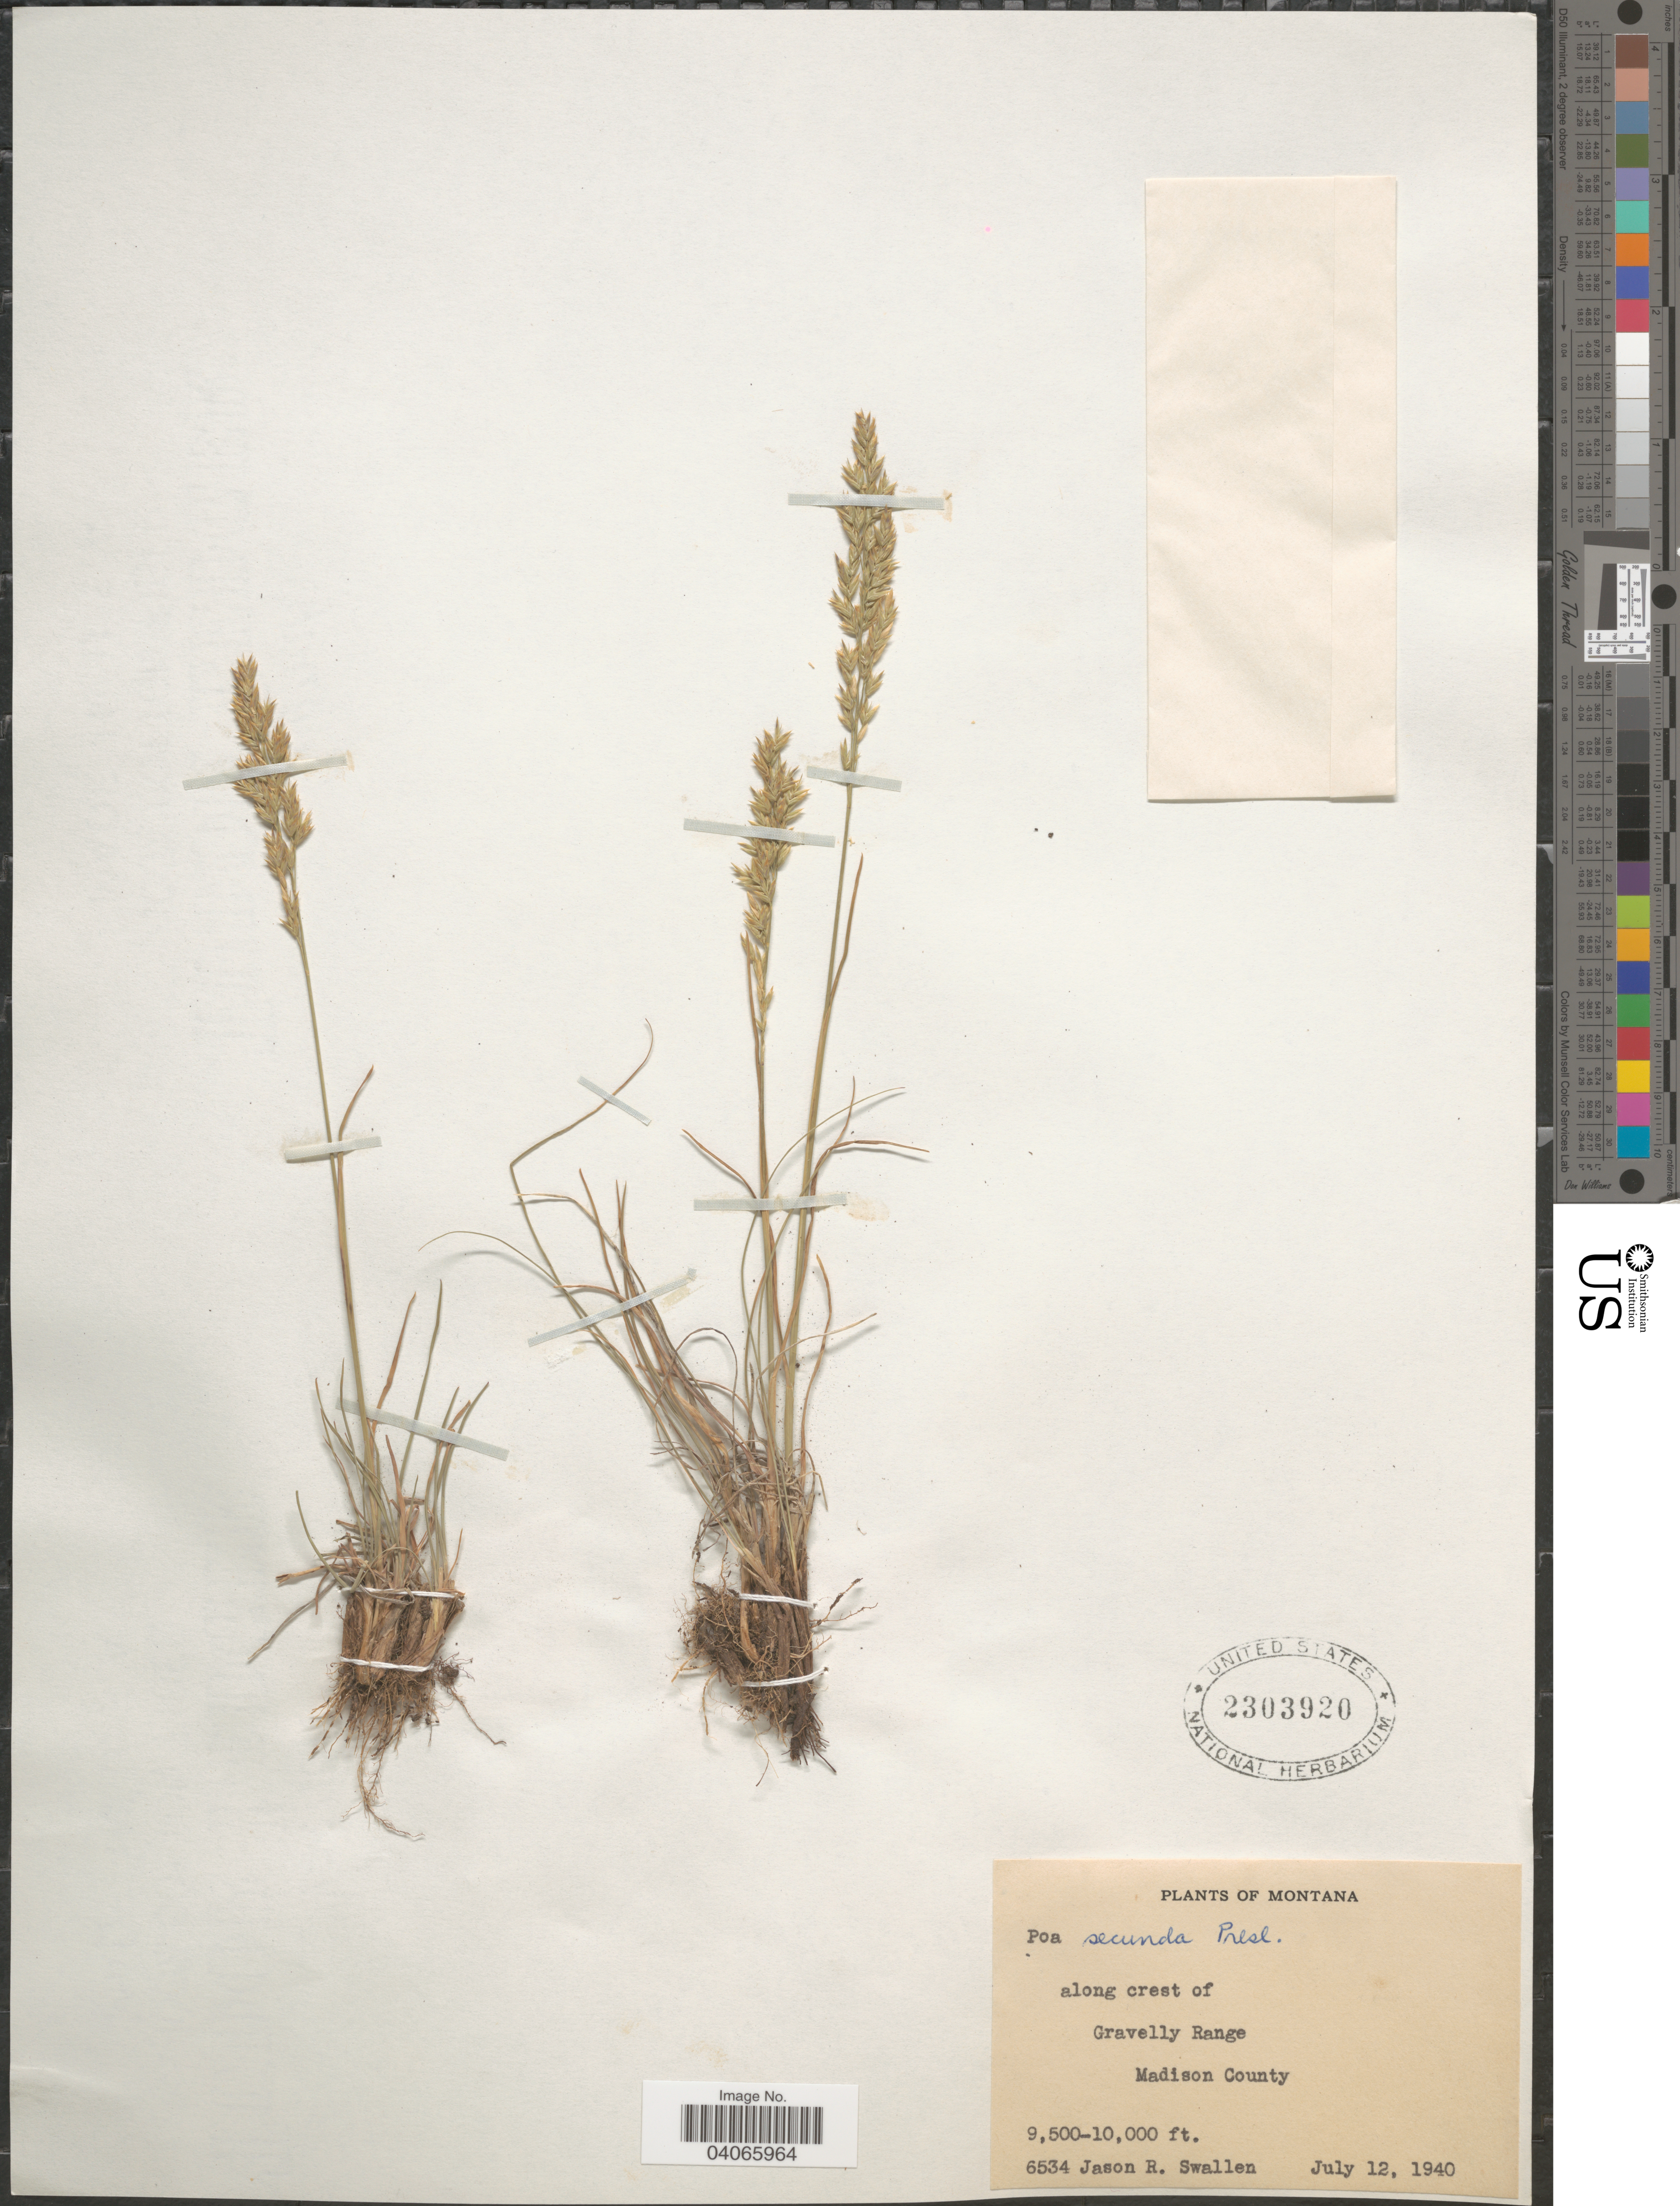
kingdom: Plantae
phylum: Tracheophyta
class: Liliopsida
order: Poales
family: Poaceae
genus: Poa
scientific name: Poa secunda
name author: J. Presl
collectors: J. R. Swallen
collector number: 6534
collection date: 1940-07-12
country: United States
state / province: Montana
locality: Along crest of Gravelly Range. Madison County.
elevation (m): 2896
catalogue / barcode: US 2303920